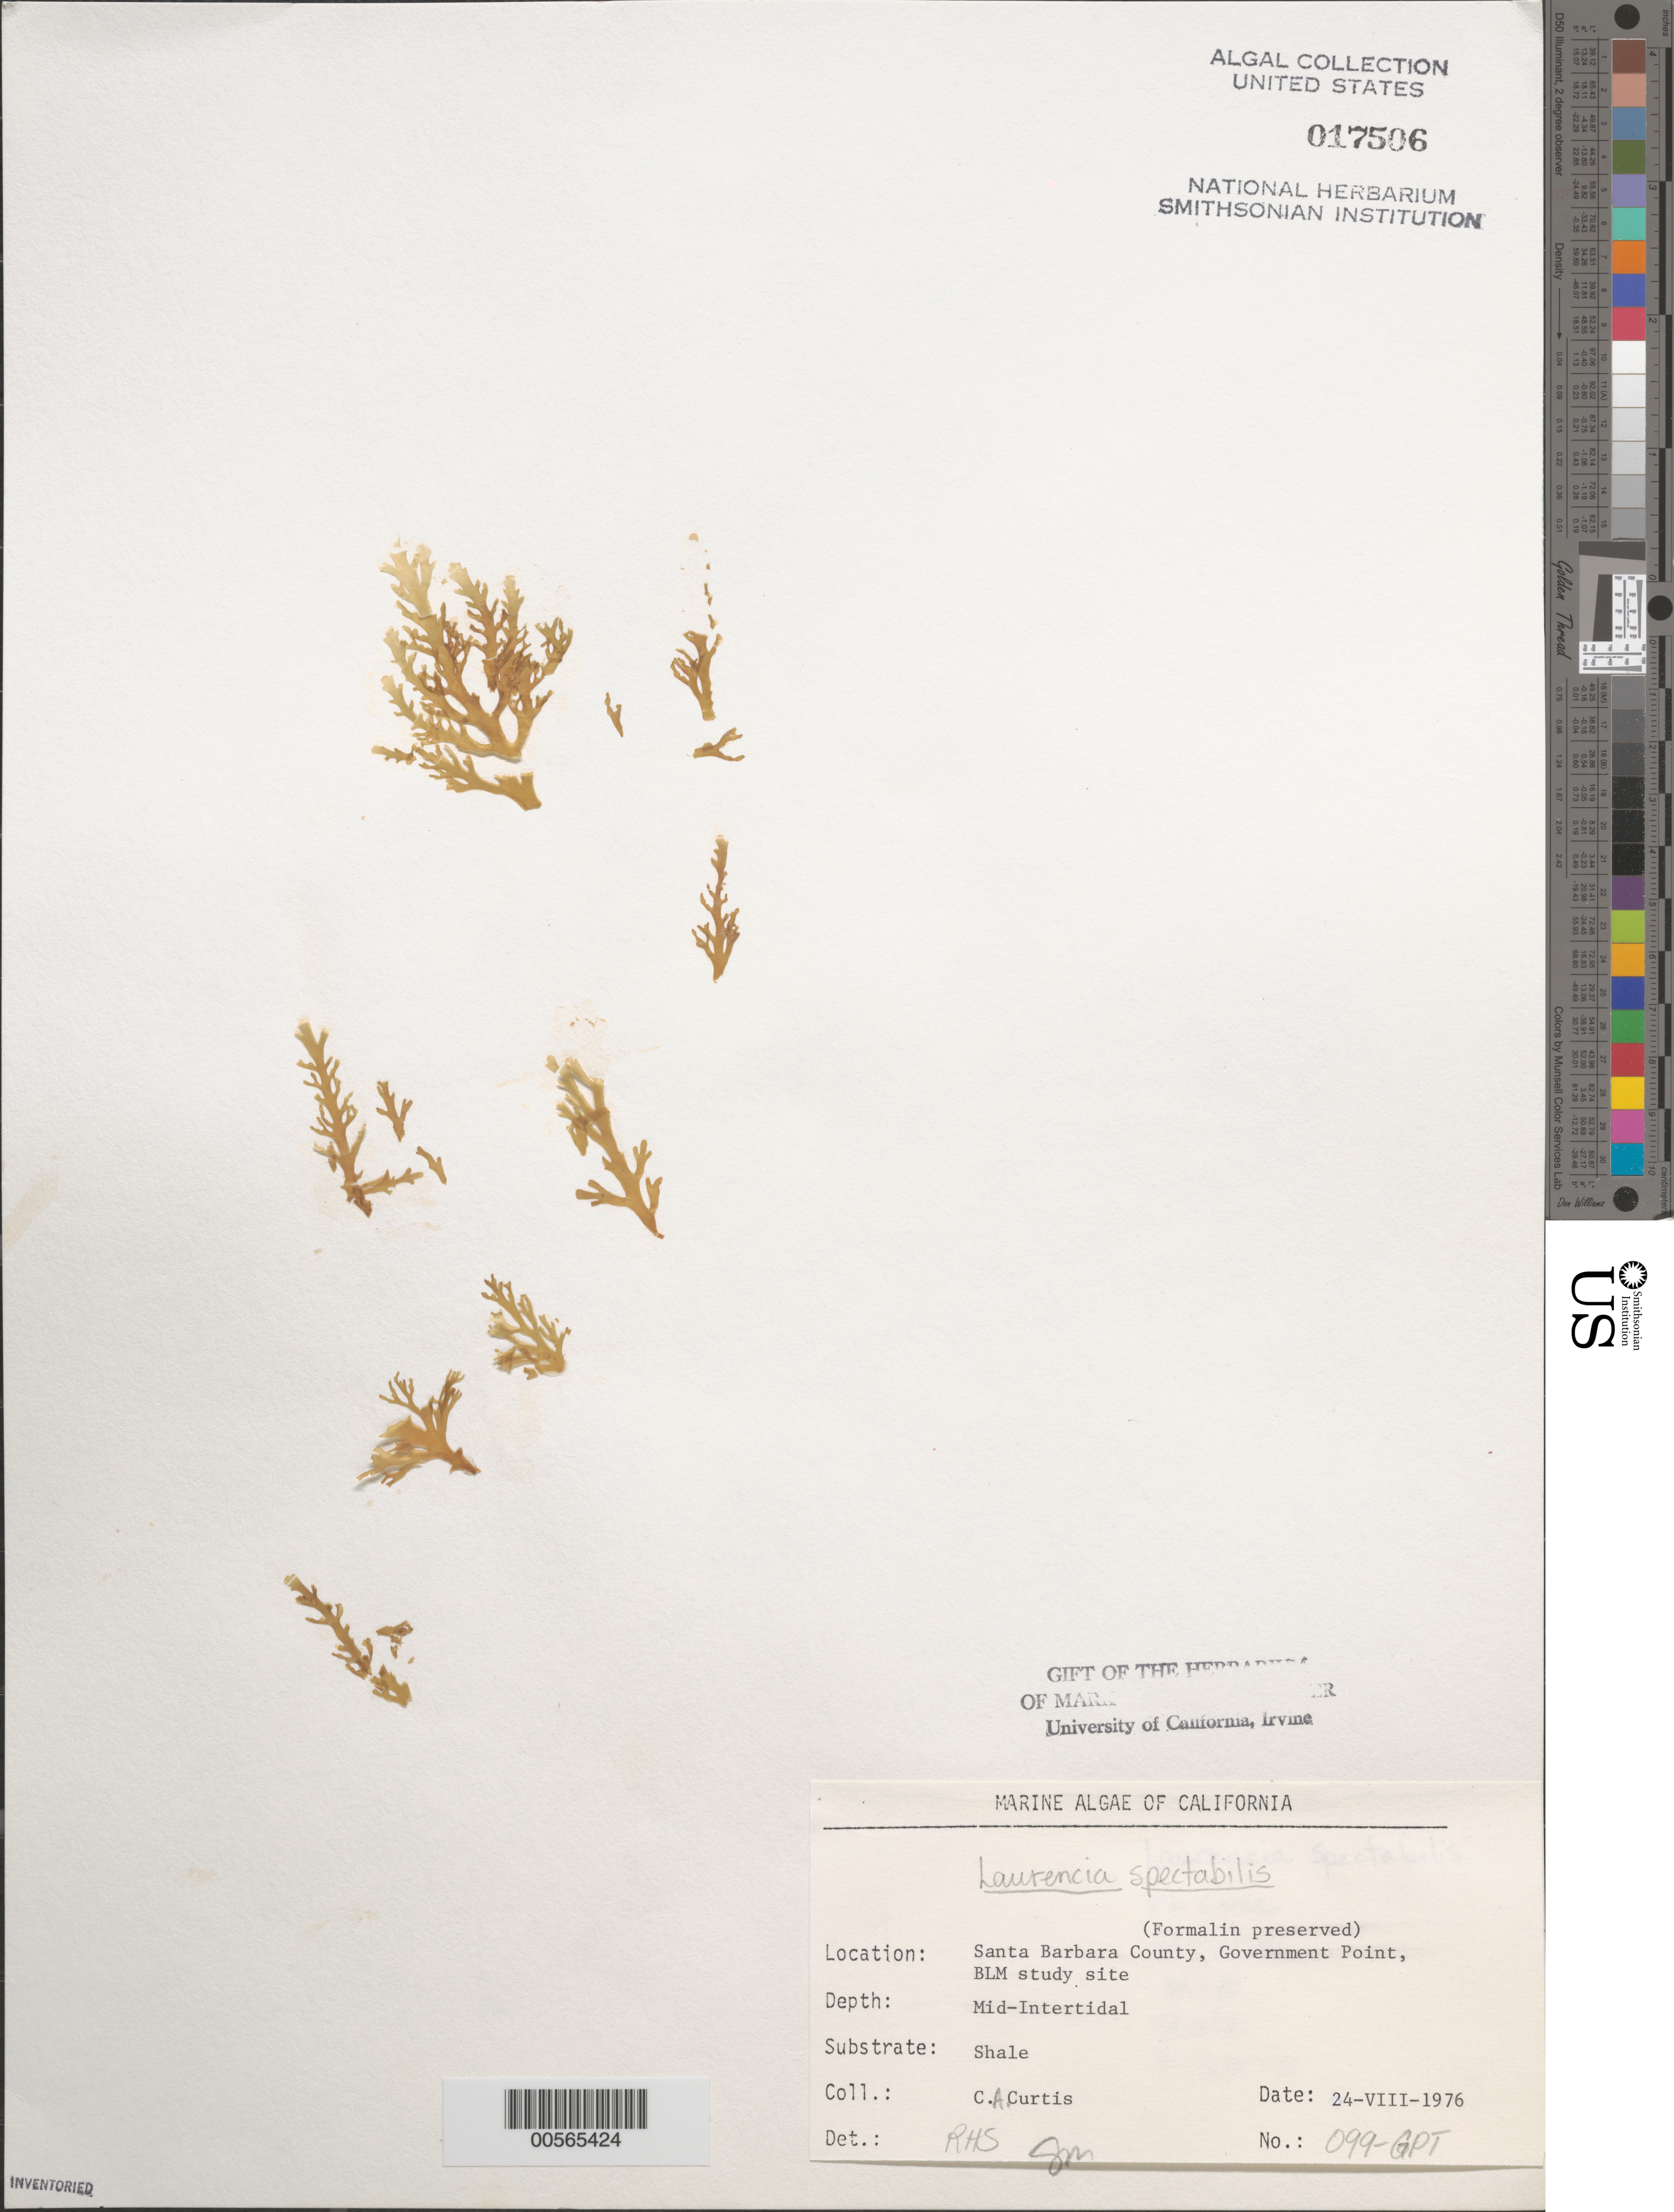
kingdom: Plantae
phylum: Rhodophyta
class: Florideophyceae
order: Ceramiales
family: Rhodomelaceae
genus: Osmundea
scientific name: Osmundea spectabilis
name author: (Postels & Rupr.) K.W. Nam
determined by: Algae name updating Project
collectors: C. Curtis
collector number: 099-gpt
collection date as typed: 24 Aug 1976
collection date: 1976-08-24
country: United States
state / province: California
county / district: Santa Barbara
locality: Government Point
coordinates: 34 26'31"N, 120 24'06"W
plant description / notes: BLM-SOCALBIGHT Rocky Intertidal Survey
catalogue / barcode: US 17506